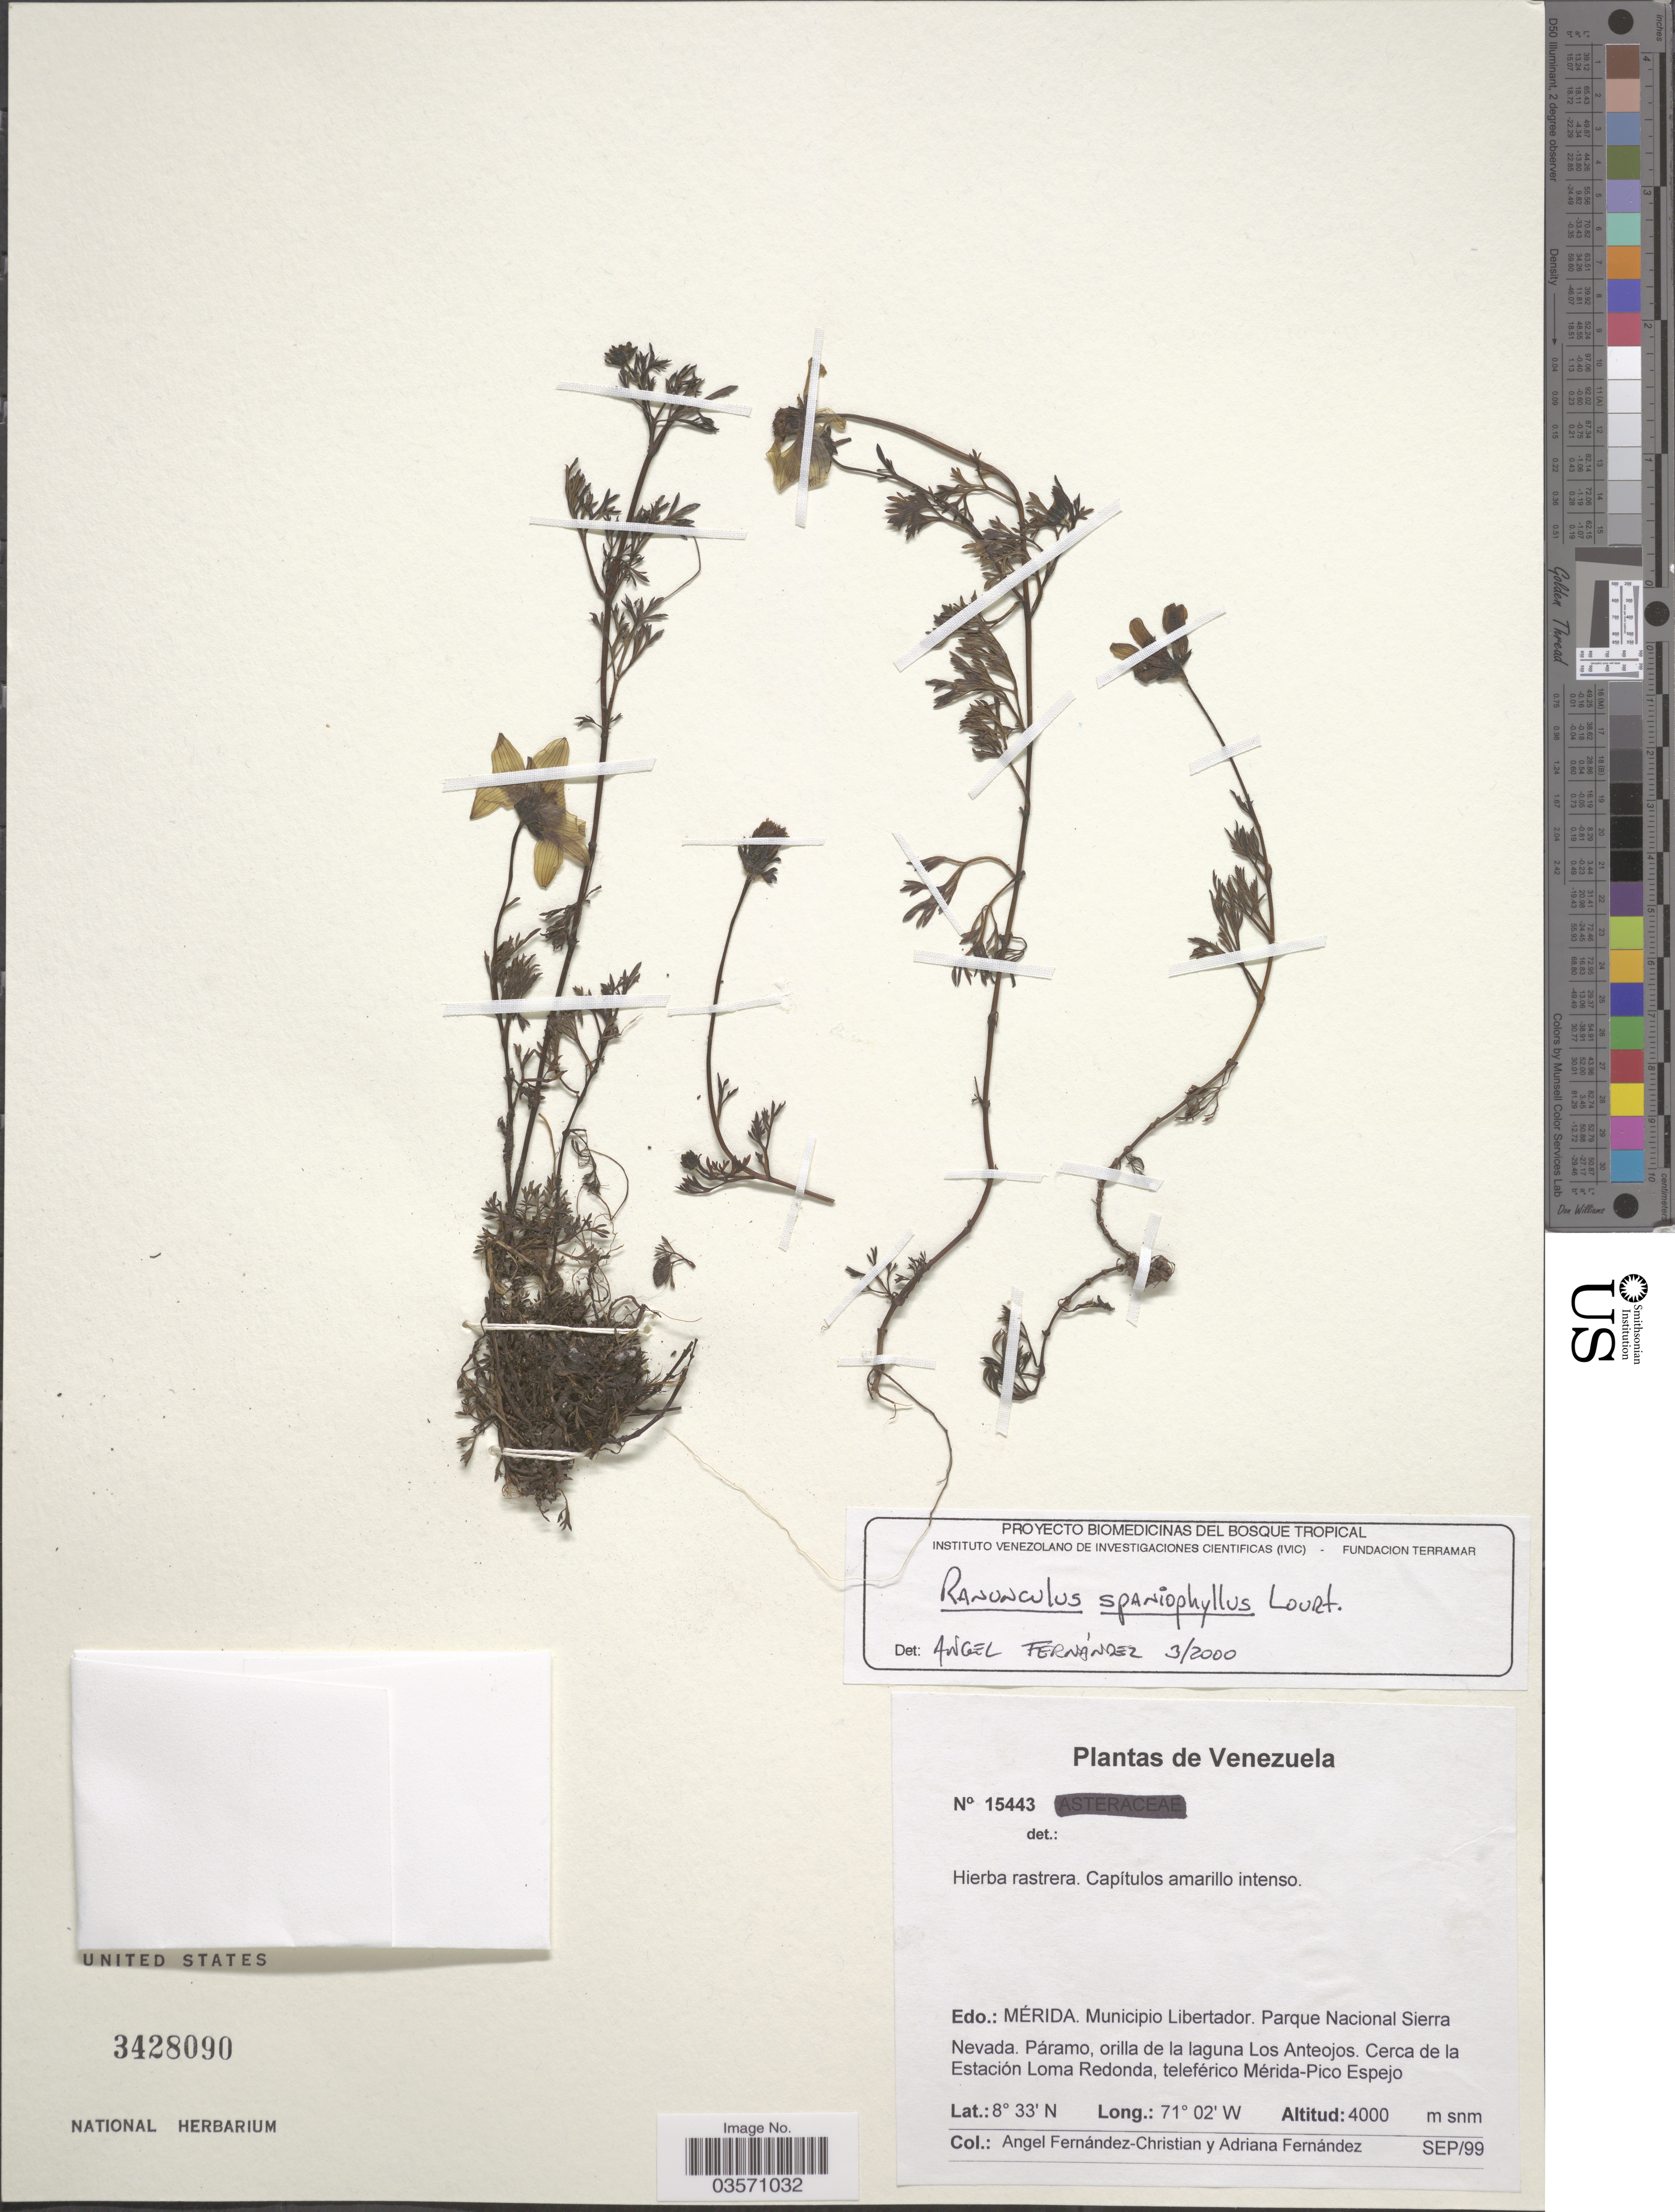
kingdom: Plantae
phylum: Tracheophyta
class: Magnoliopsida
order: Ranunculales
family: Ranunculaceae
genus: Ranunculus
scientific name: Ranunculus spaniophyllus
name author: Lourteig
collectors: Á. Fernández & A. Fernández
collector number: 15443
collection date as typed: Transcribed d/m/y: /9/99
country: Venezuela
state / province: Mérida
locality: Municipio Libertador. Parque Nacional Sierra. Nevada. Páramo, orilla de la laguna Los Anteojos. Cerca de la Estación Loma Redonda, teleférico Mérida-Pico Espejo.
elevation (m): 4000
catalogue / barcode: US 3428090